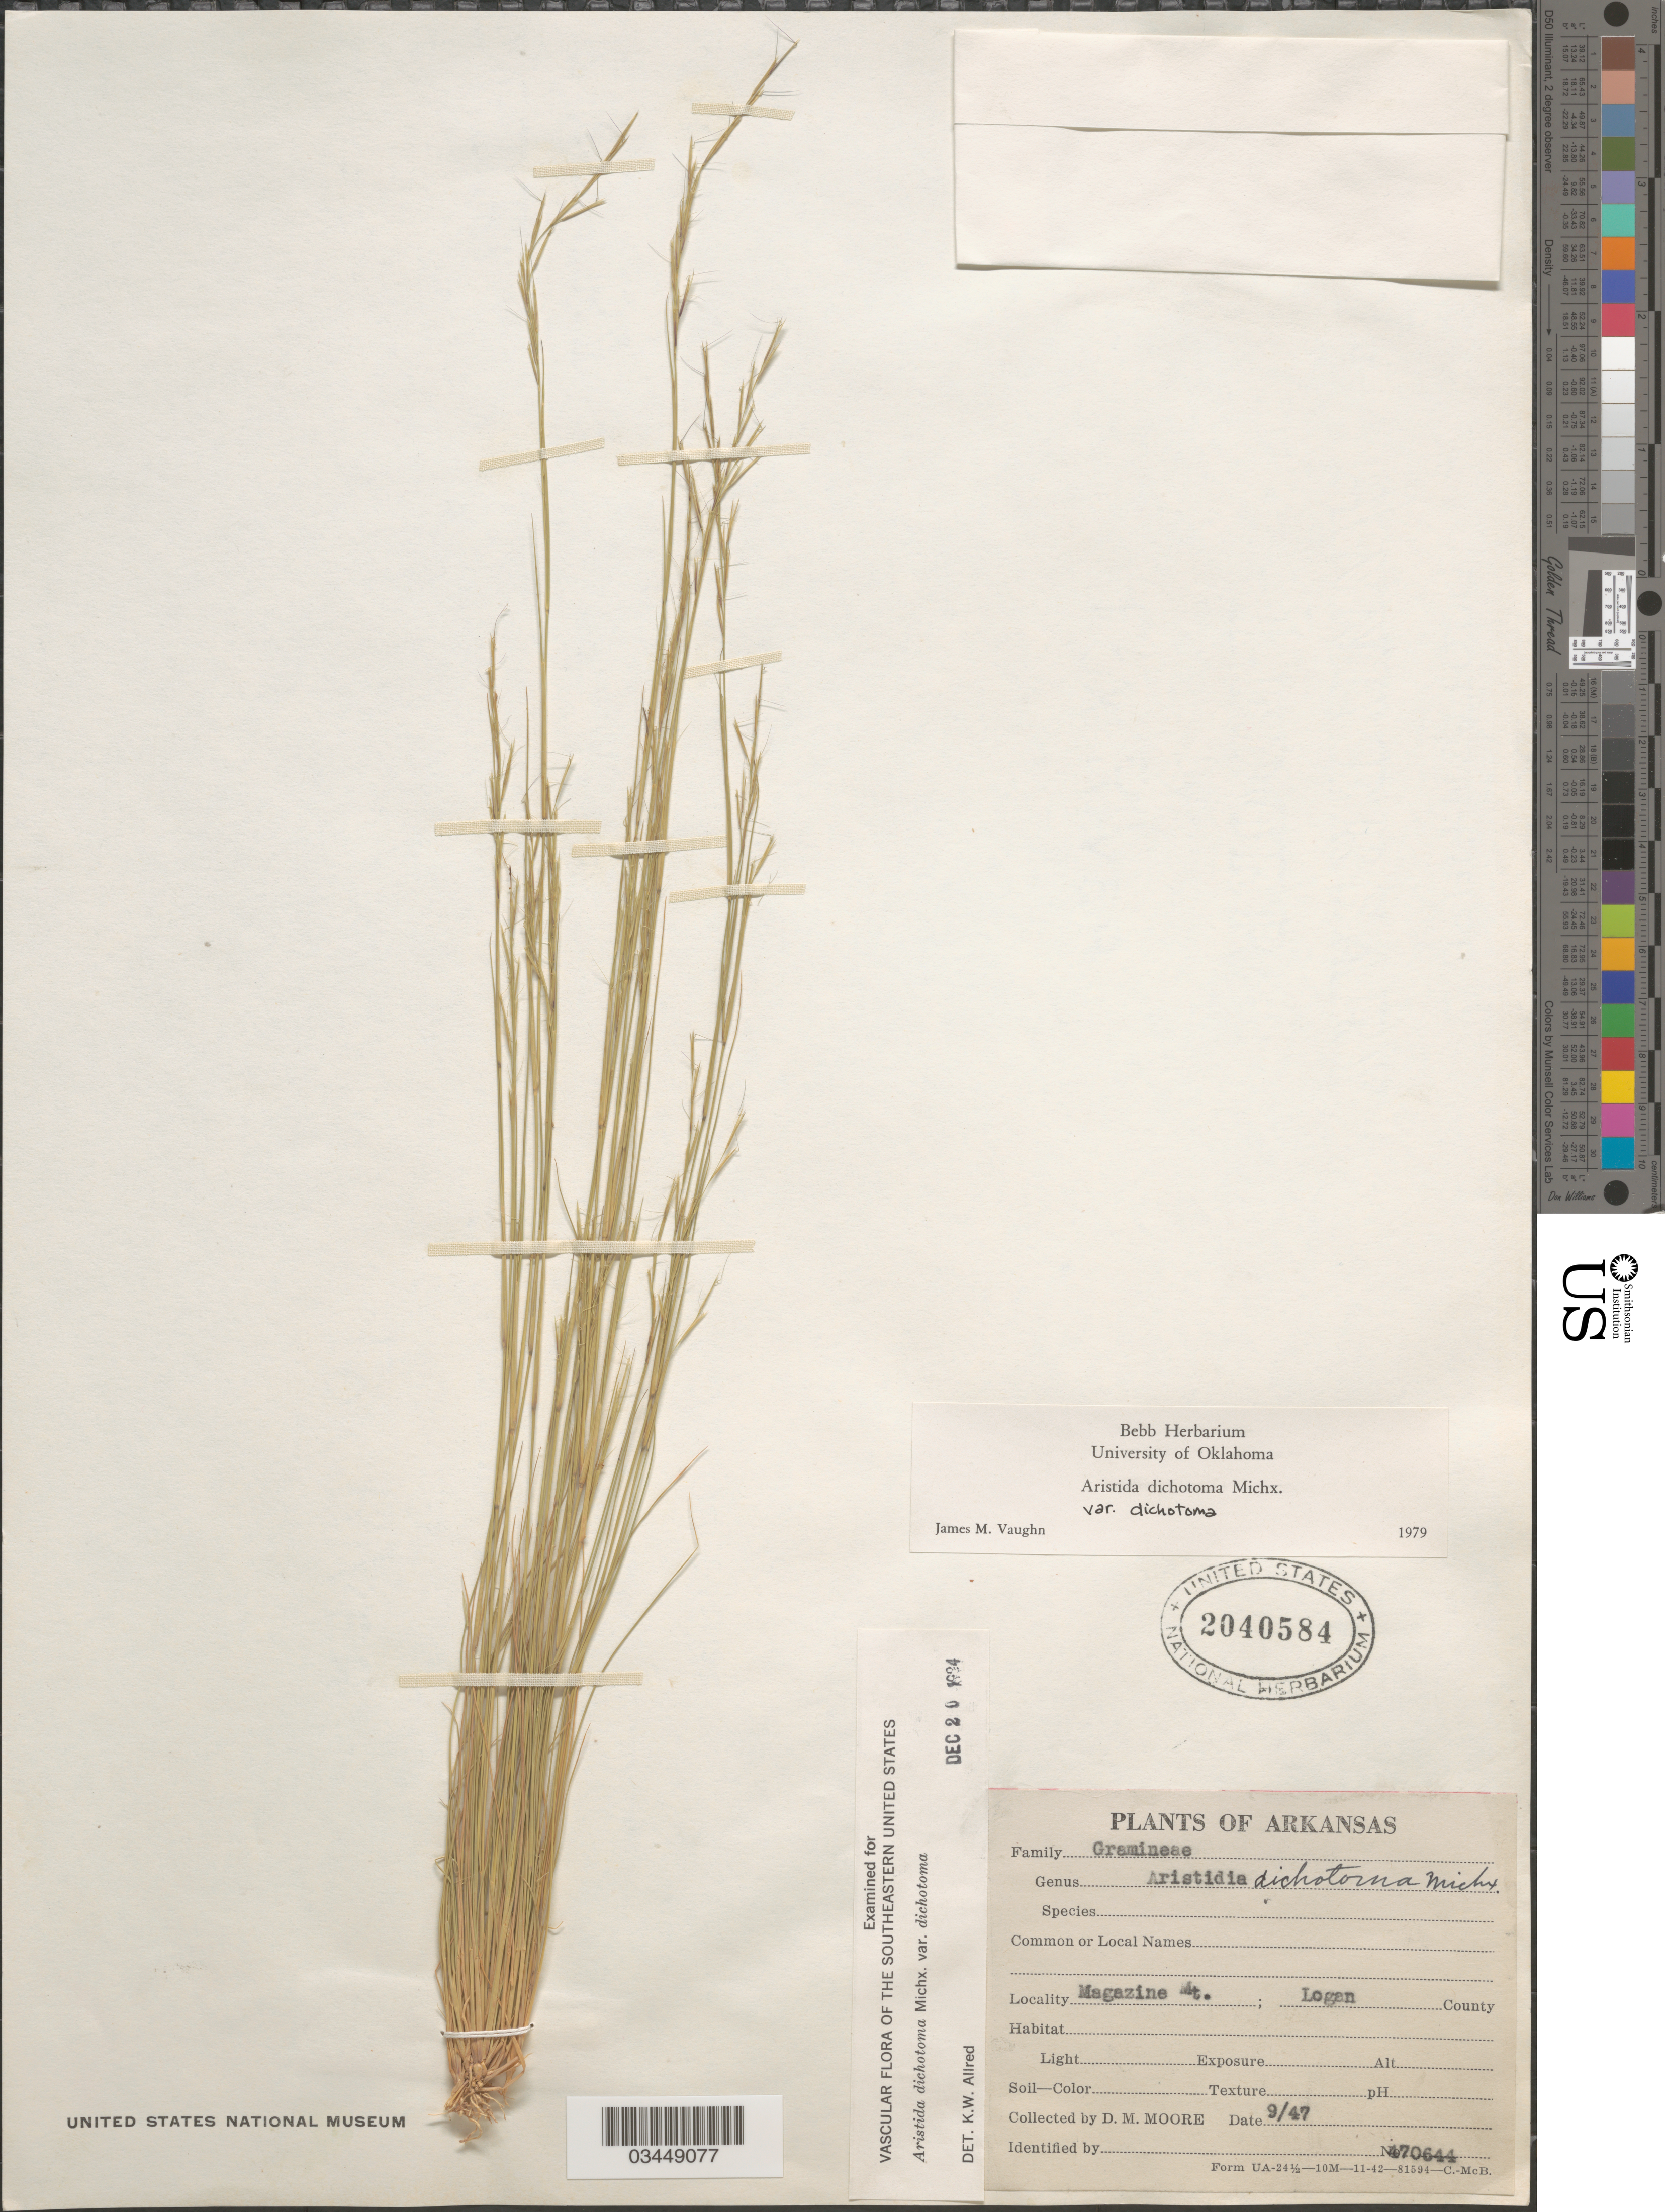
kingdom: Plantae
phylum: Tracheophyta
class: Liliopsida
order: Poales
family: Poaceae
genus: Aristida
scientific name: Aristida dichotoma var. dichotoma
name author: Michx.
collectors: D. Moore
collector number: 170644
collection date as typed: Transcribed d/m/y: 4/9/7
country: United States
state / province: Arkansas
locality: Magazine Mt.; Logan County.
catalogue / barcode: US 2040584